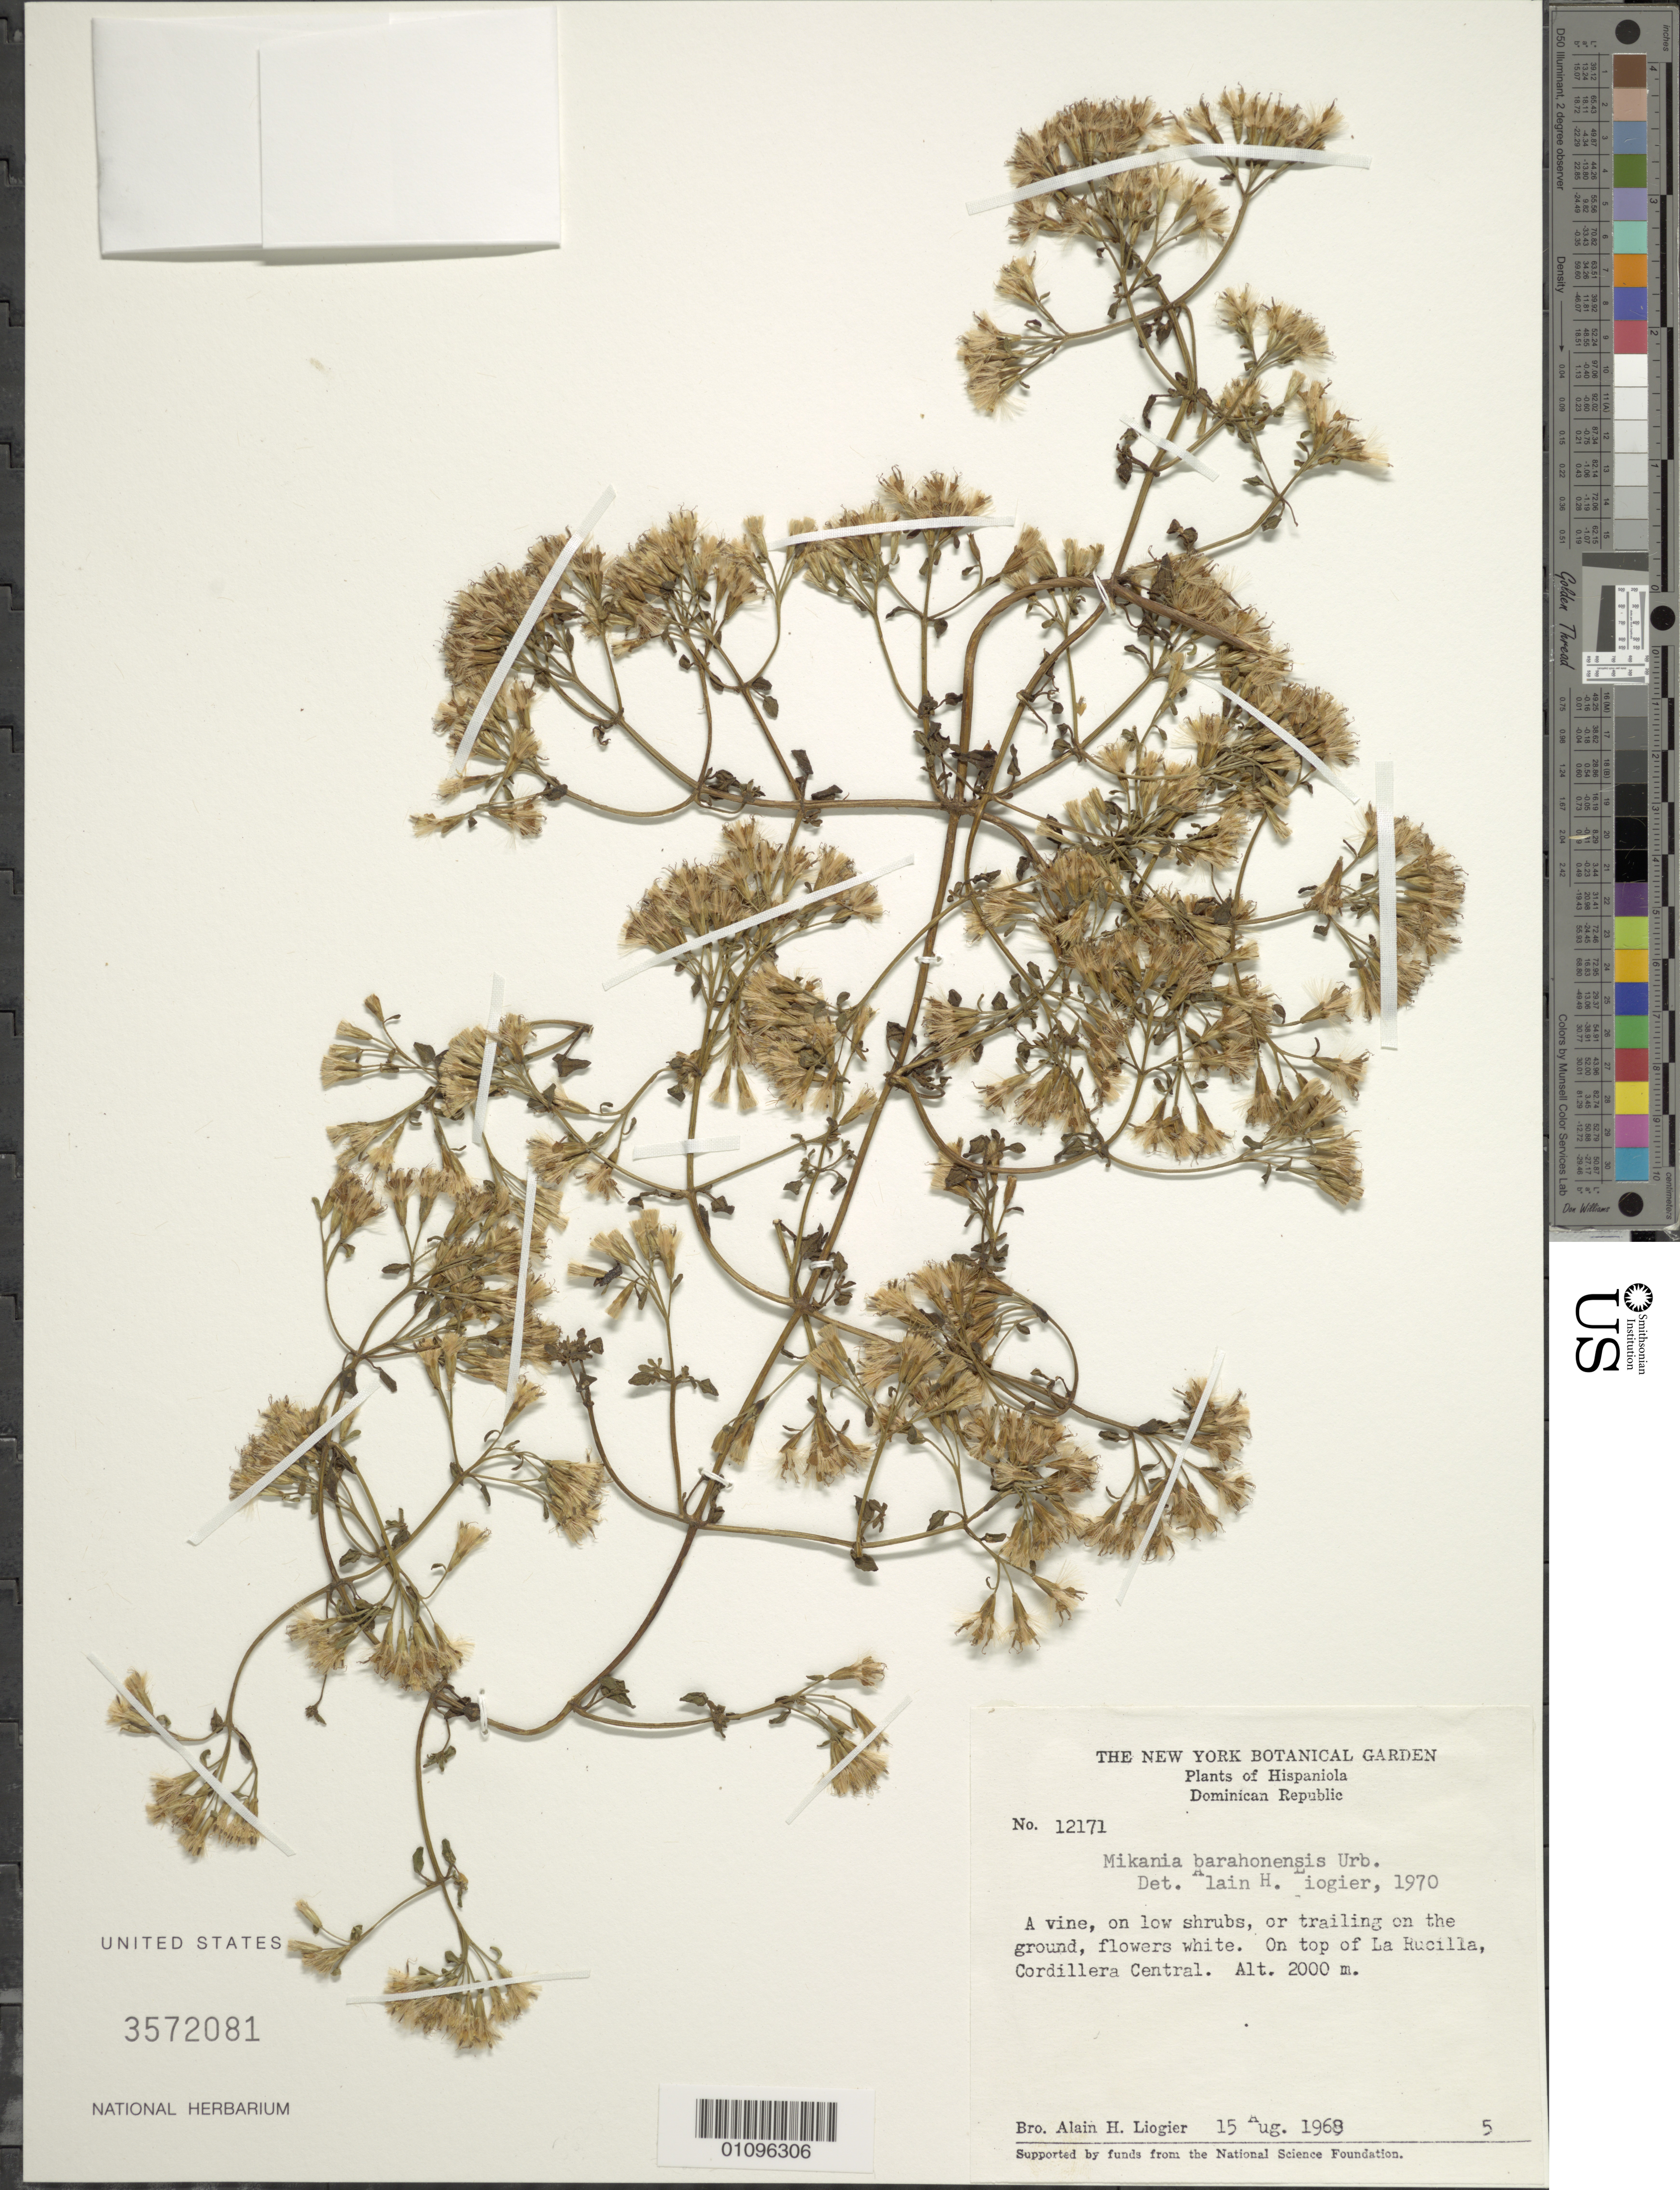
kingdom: Plantae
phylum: Tracheophyta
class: Magnoliopsida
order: Asterales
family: Asteraceae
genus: Mikania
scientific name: Mikania barahonensis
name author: Urb.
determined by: Liogier, Alain H.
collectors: A. H. Liogier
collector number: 12171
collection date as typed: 15 Aug 1968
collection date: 1968-08-15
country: Dominican Republic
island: Hispaniola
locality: Cordillera Central, top of La Rucilla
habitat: On low shrubs or trailing on the ground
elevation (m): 2000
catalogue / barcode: US 3572081